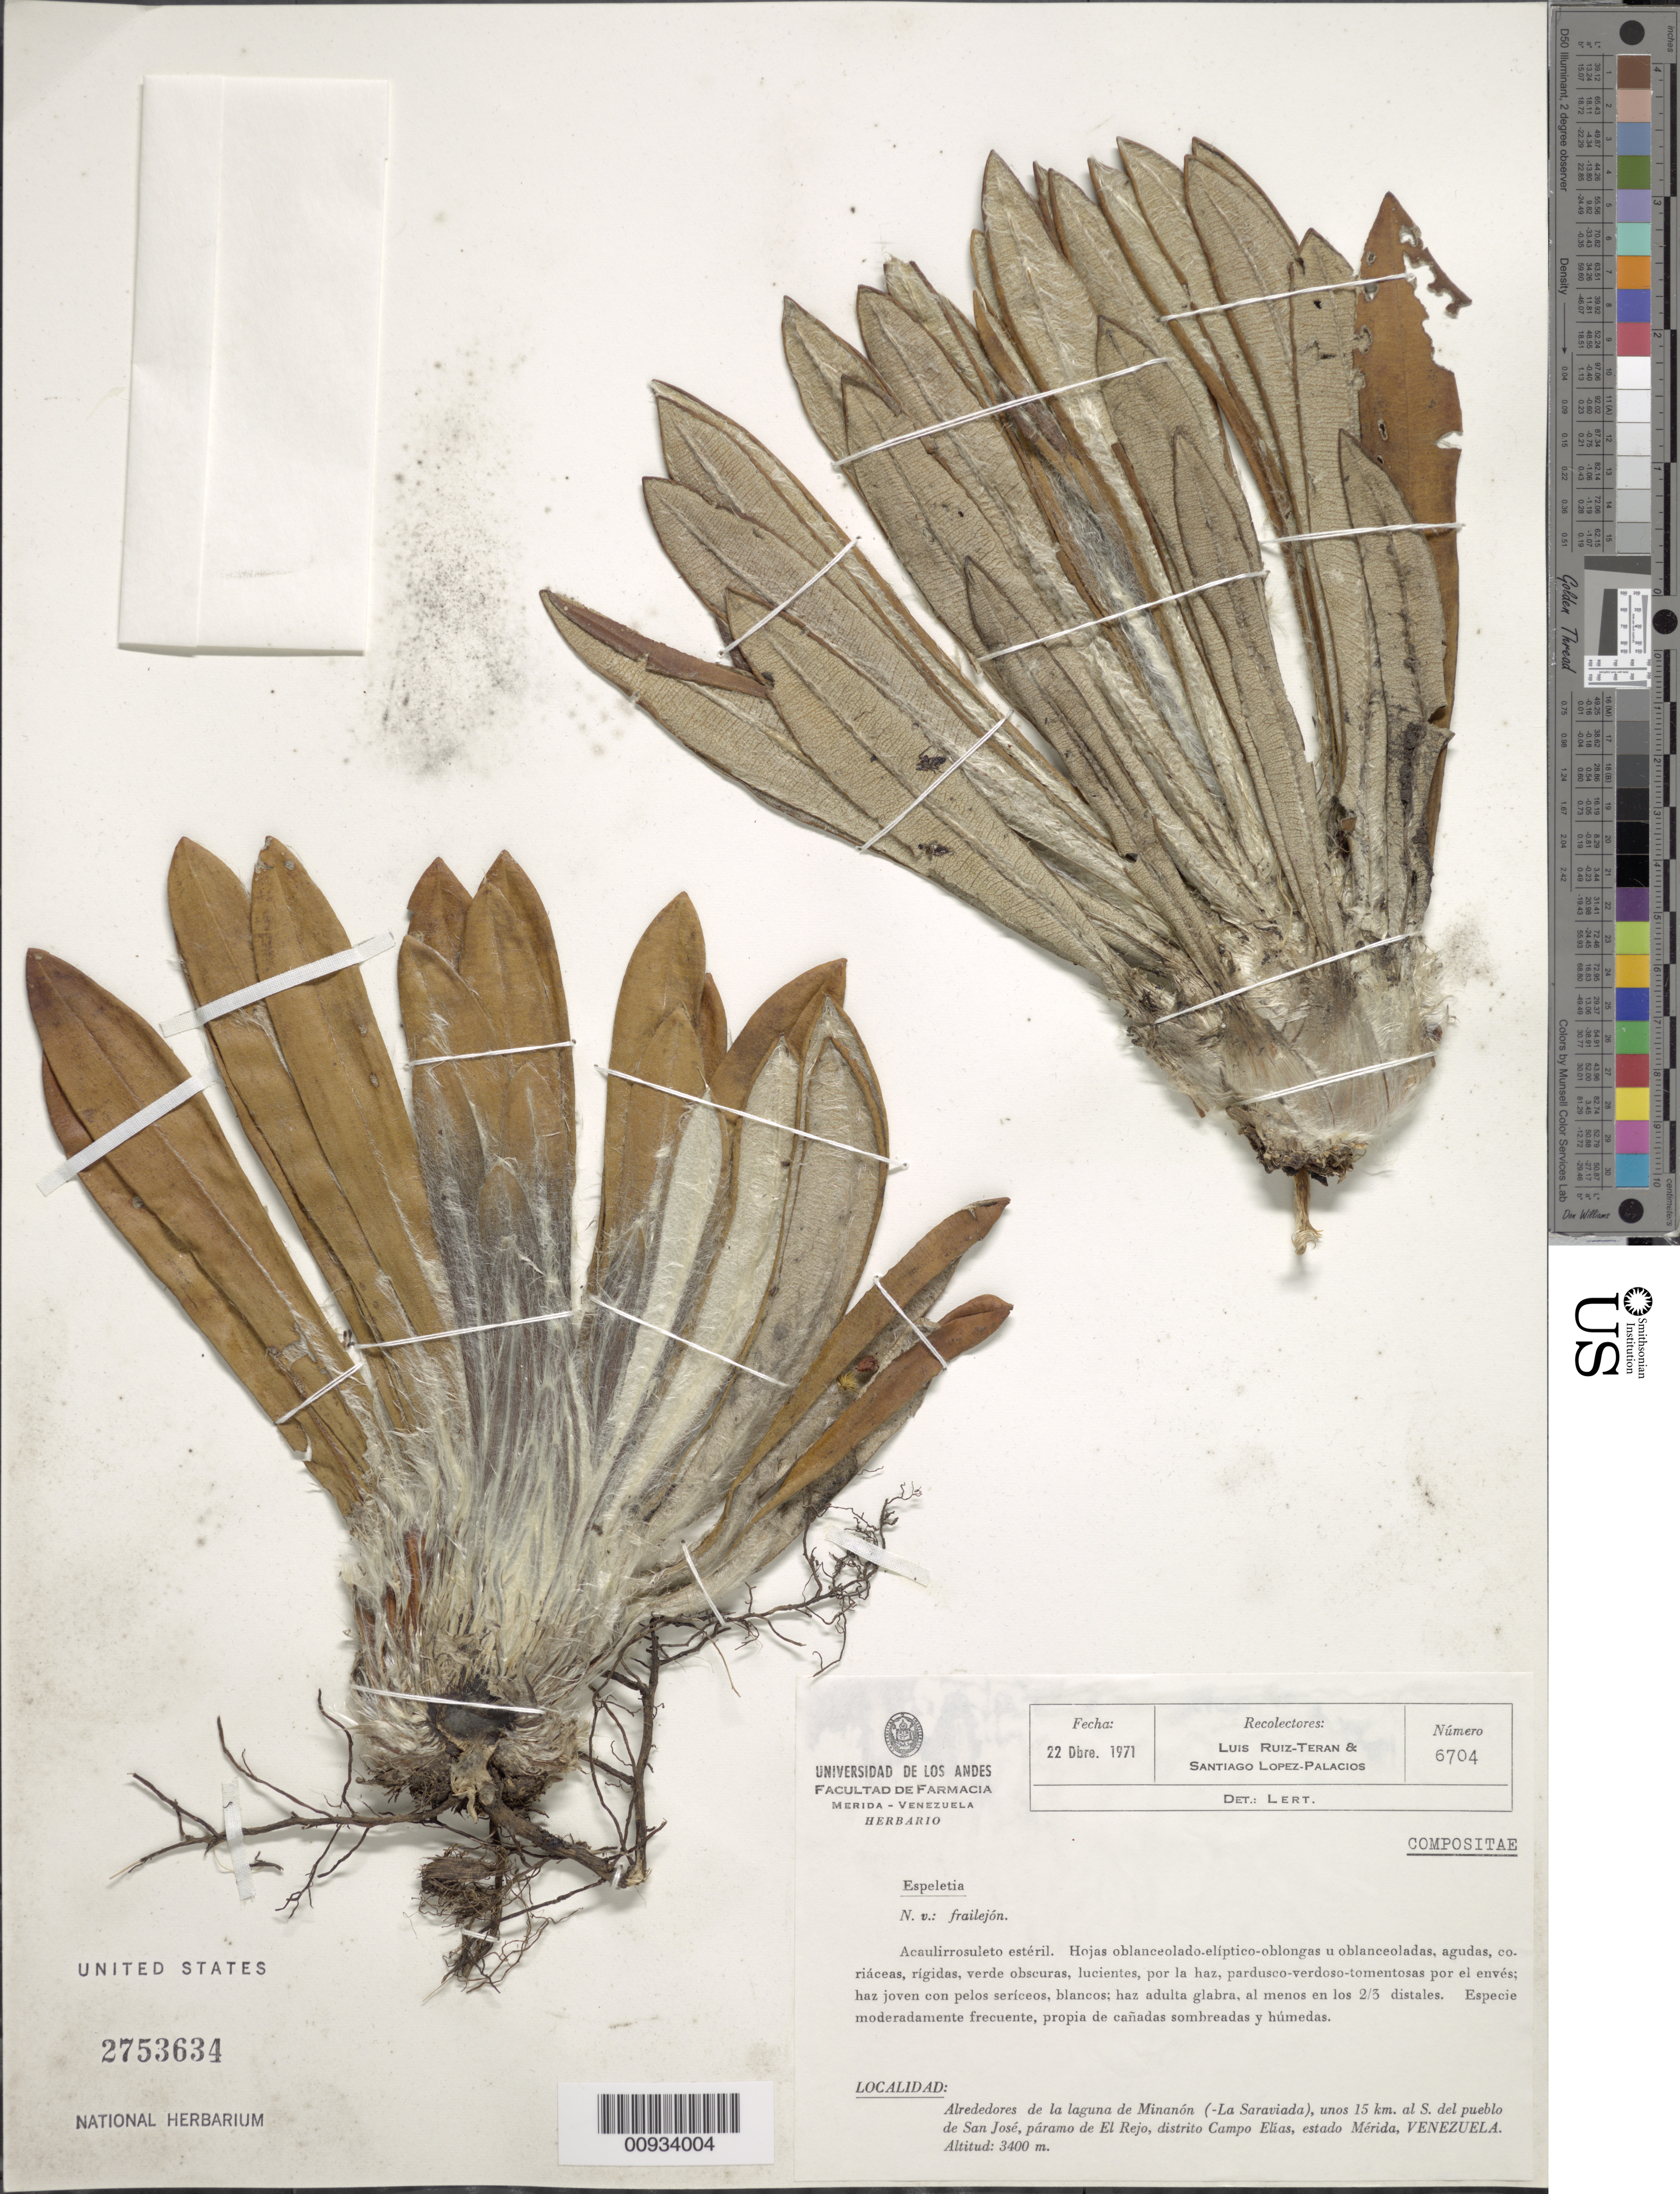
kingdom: Plantae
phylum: Tracheophyta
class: Magnoliopsida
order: Asterales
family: Asteraceae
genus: Espeletia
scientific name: Espeletia sp.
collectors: L. E. Ruíz-Terán & S. López-Palacios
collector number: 6704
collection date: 1971-12-22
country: Venezuela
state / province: Mérida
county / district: Campo Elías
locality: Páramo de El Rejo. Alrededores de la Laguna de Minanón (La Saraviada), unos 15 km al S del pueblo de San José. .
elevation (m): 3400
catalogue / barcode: US 2753634